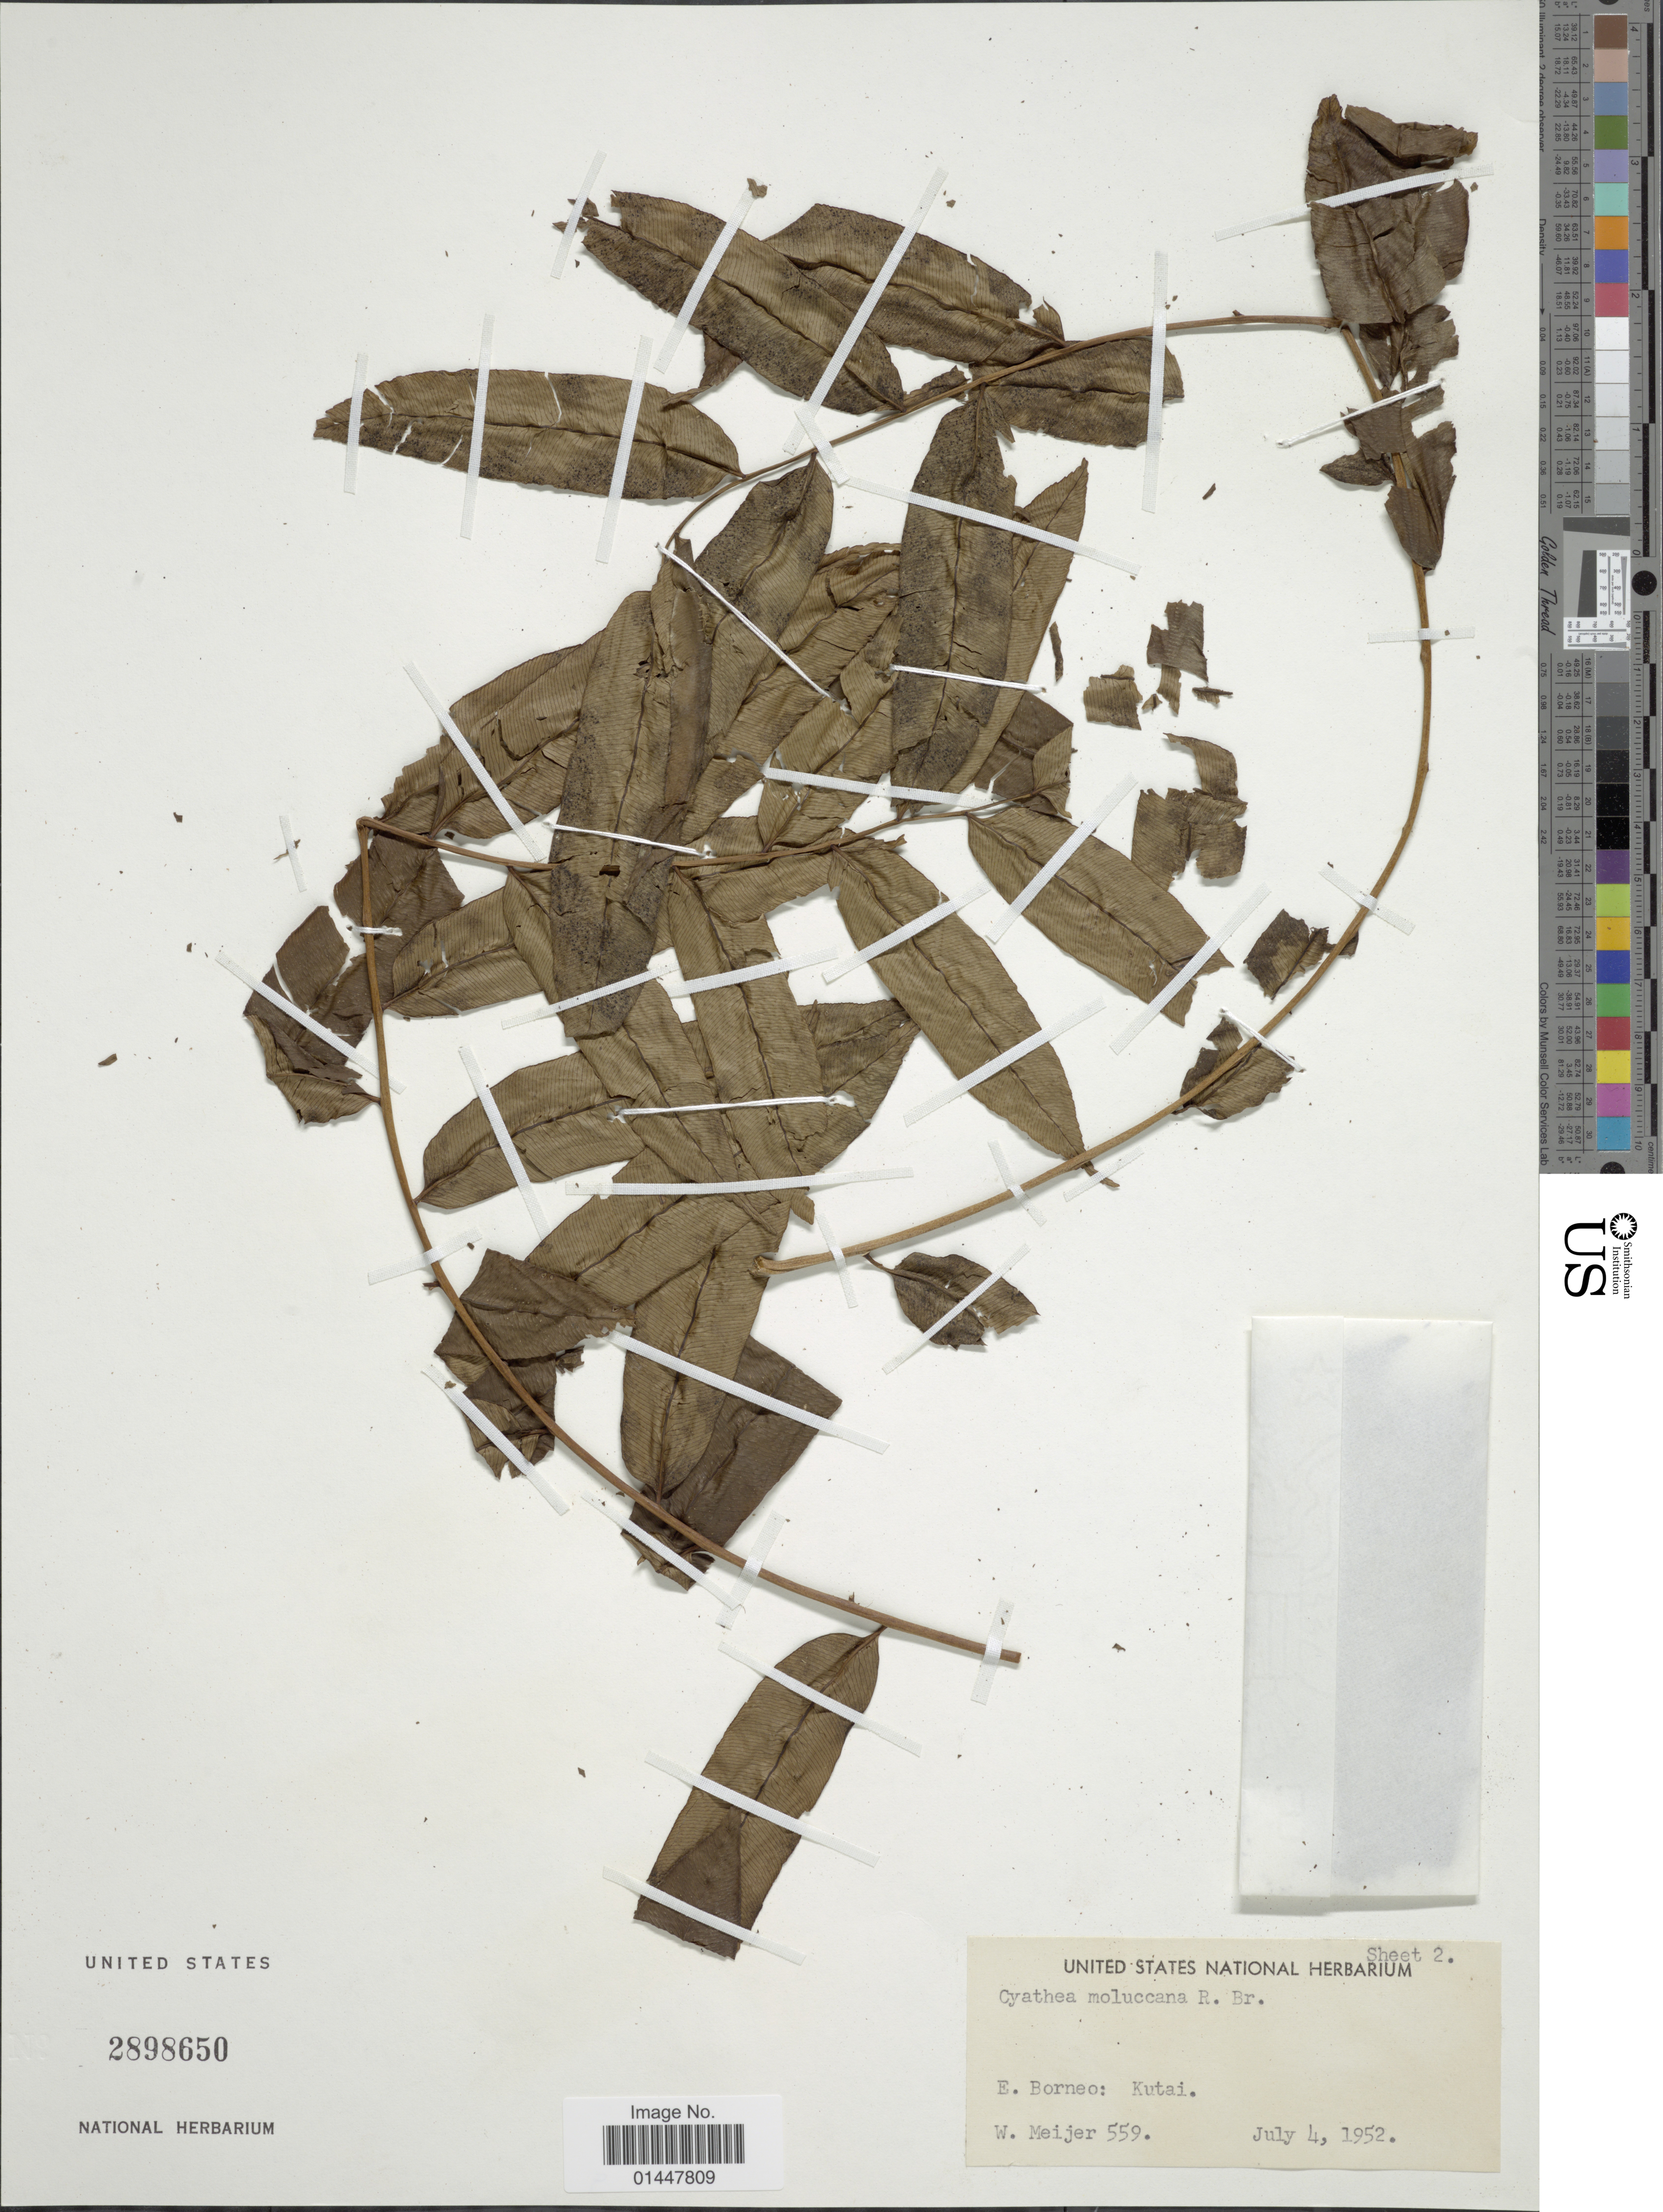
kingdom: Plantae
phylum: Tracheophyta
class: Polypodiopsida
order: Cyatheales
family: Cyatheaceae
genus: Sphaeropteris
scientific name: Sphaeropteris moluccana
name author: (Desv.) R.M. Tryon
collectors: W. Meijer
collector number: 559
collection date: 1952-07-04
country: Indonesia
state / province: Kalimantan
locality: E. Borneo, Kutai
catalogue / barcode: US 2898650